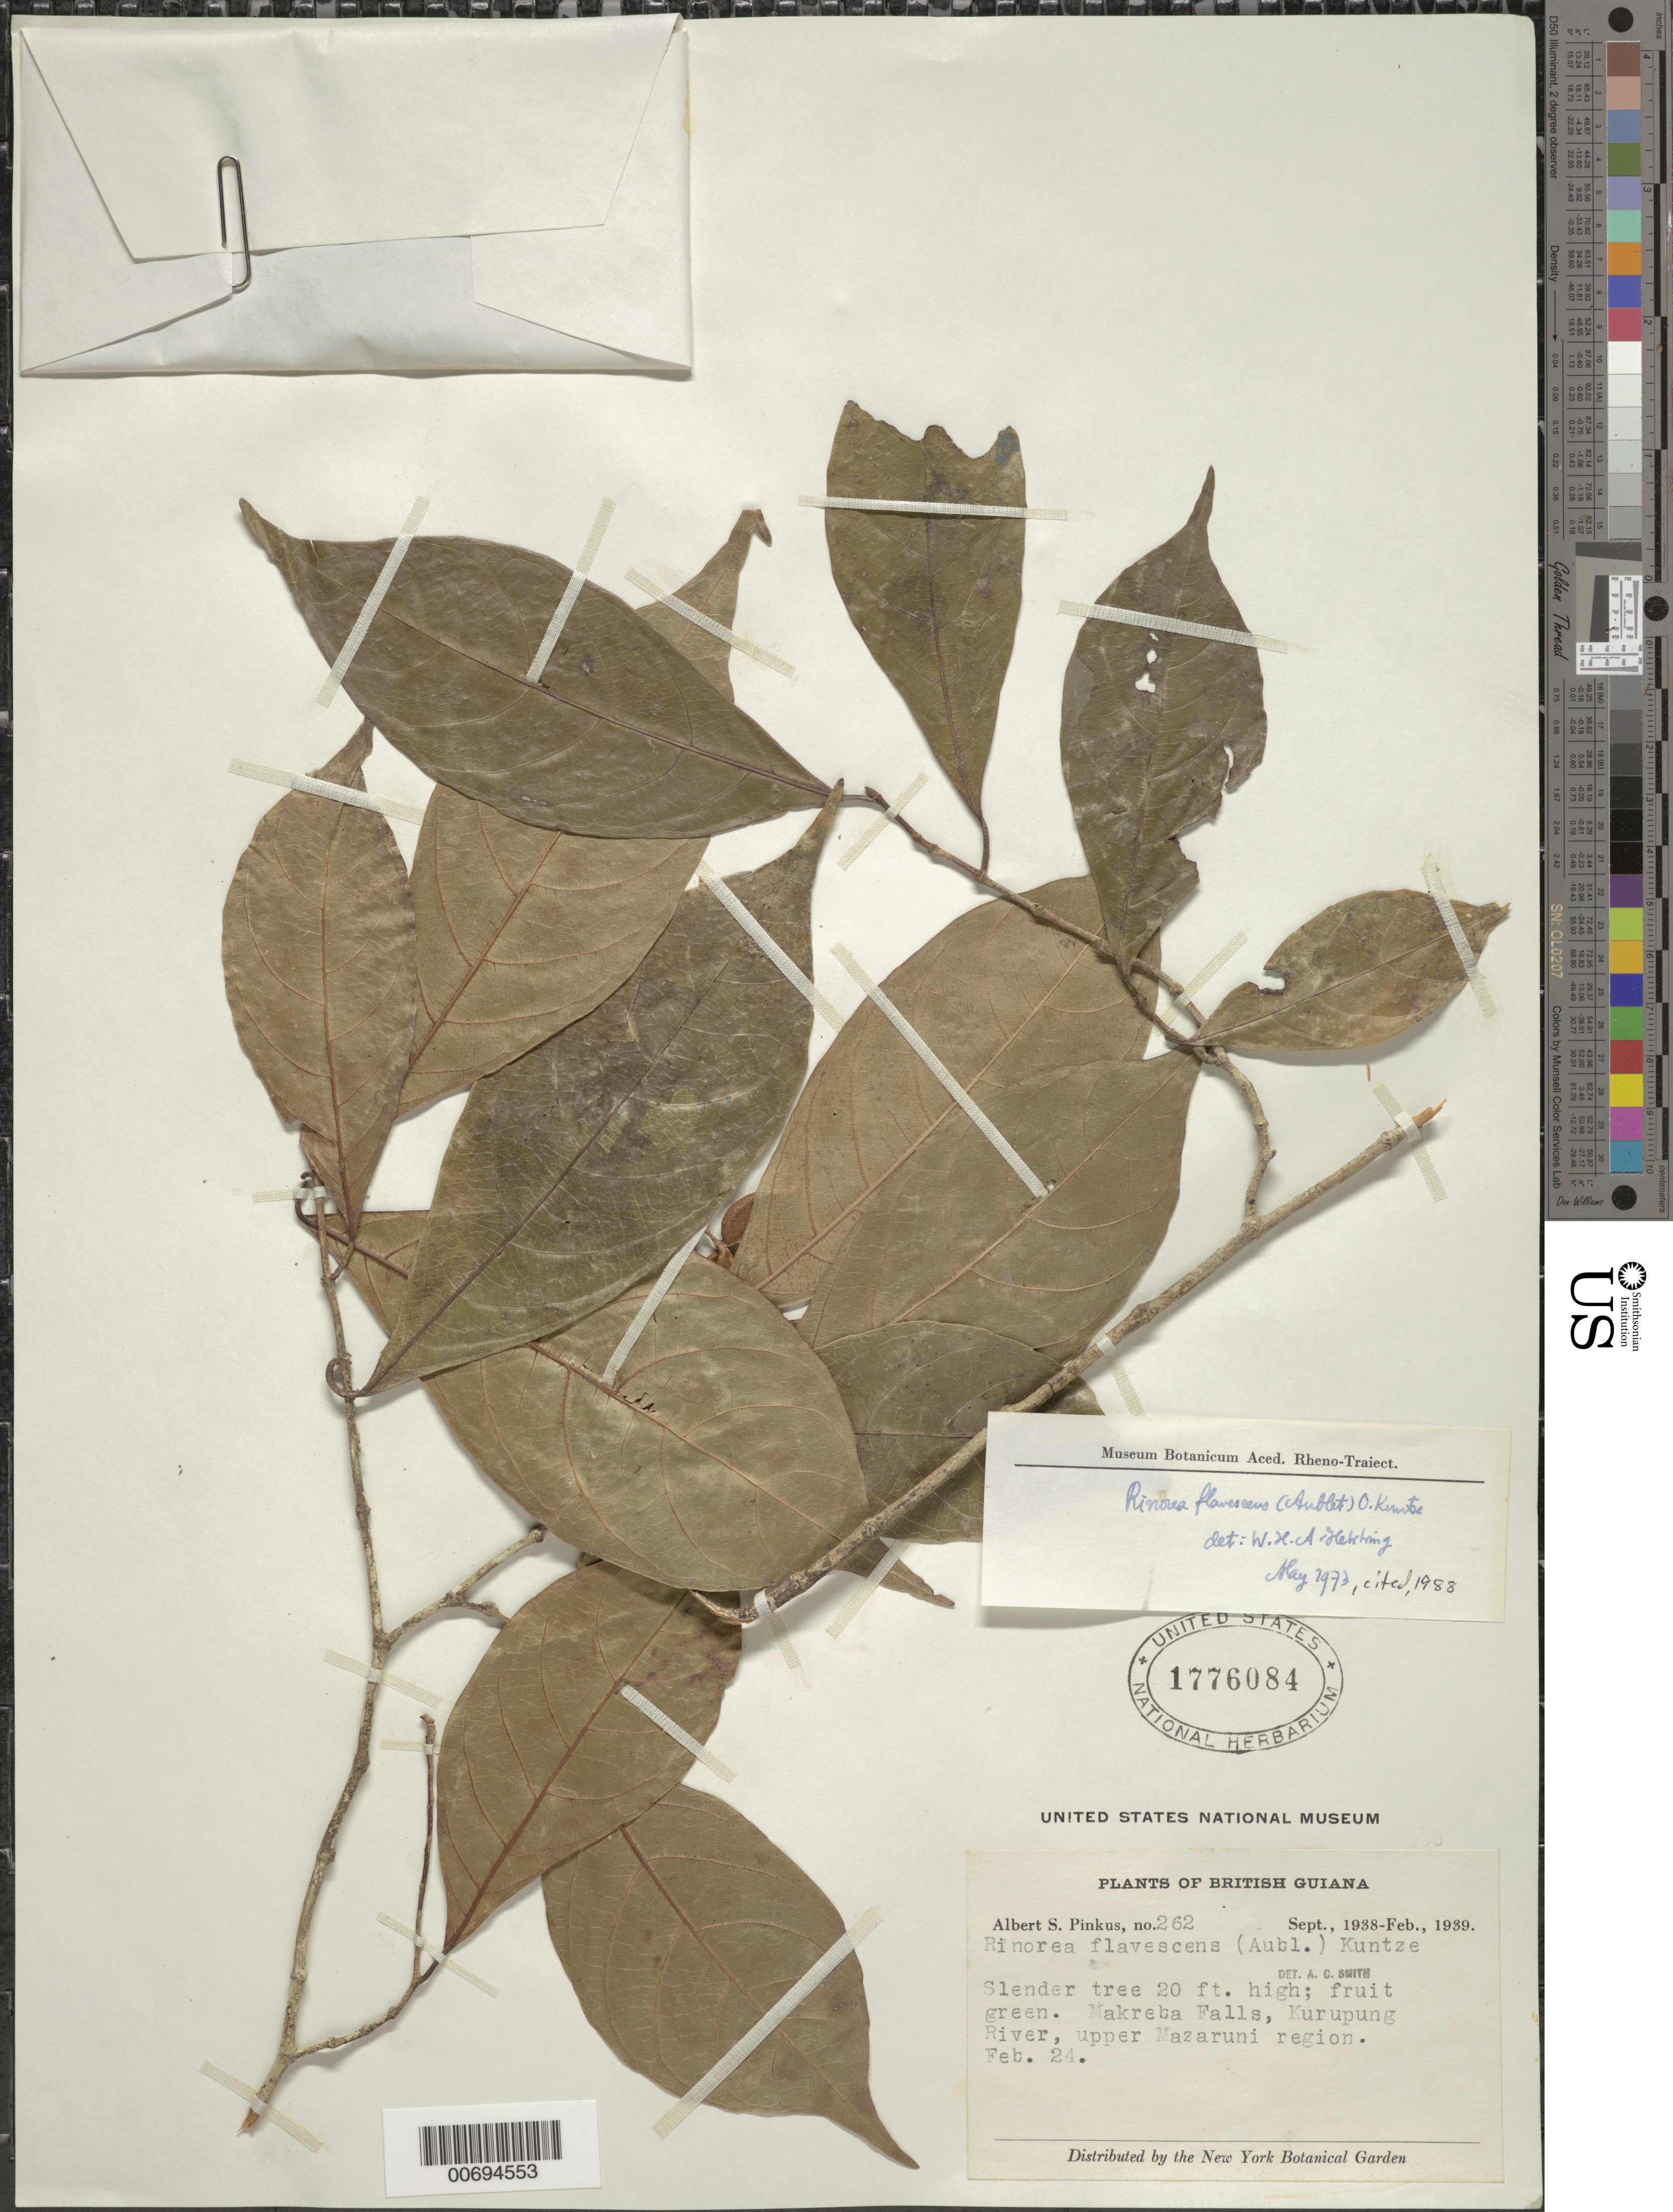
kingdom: Plantae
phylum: Tracheophyta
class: Magnoliopsida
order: Malpighiales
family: Violaceae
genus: Rinorea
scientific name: Rinorea flavescens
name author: (Aubl.) Kuntze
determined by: Hekking, W. H. A.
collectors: A. Pinkus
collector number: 262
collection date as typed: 24-Feb-39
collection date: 1939-02-24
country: Guyana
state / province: Cuyuni-Mazaruni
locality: Makreba Falls, Kurupung R., upper Mazaruni Dist.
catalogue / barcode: US 1776084